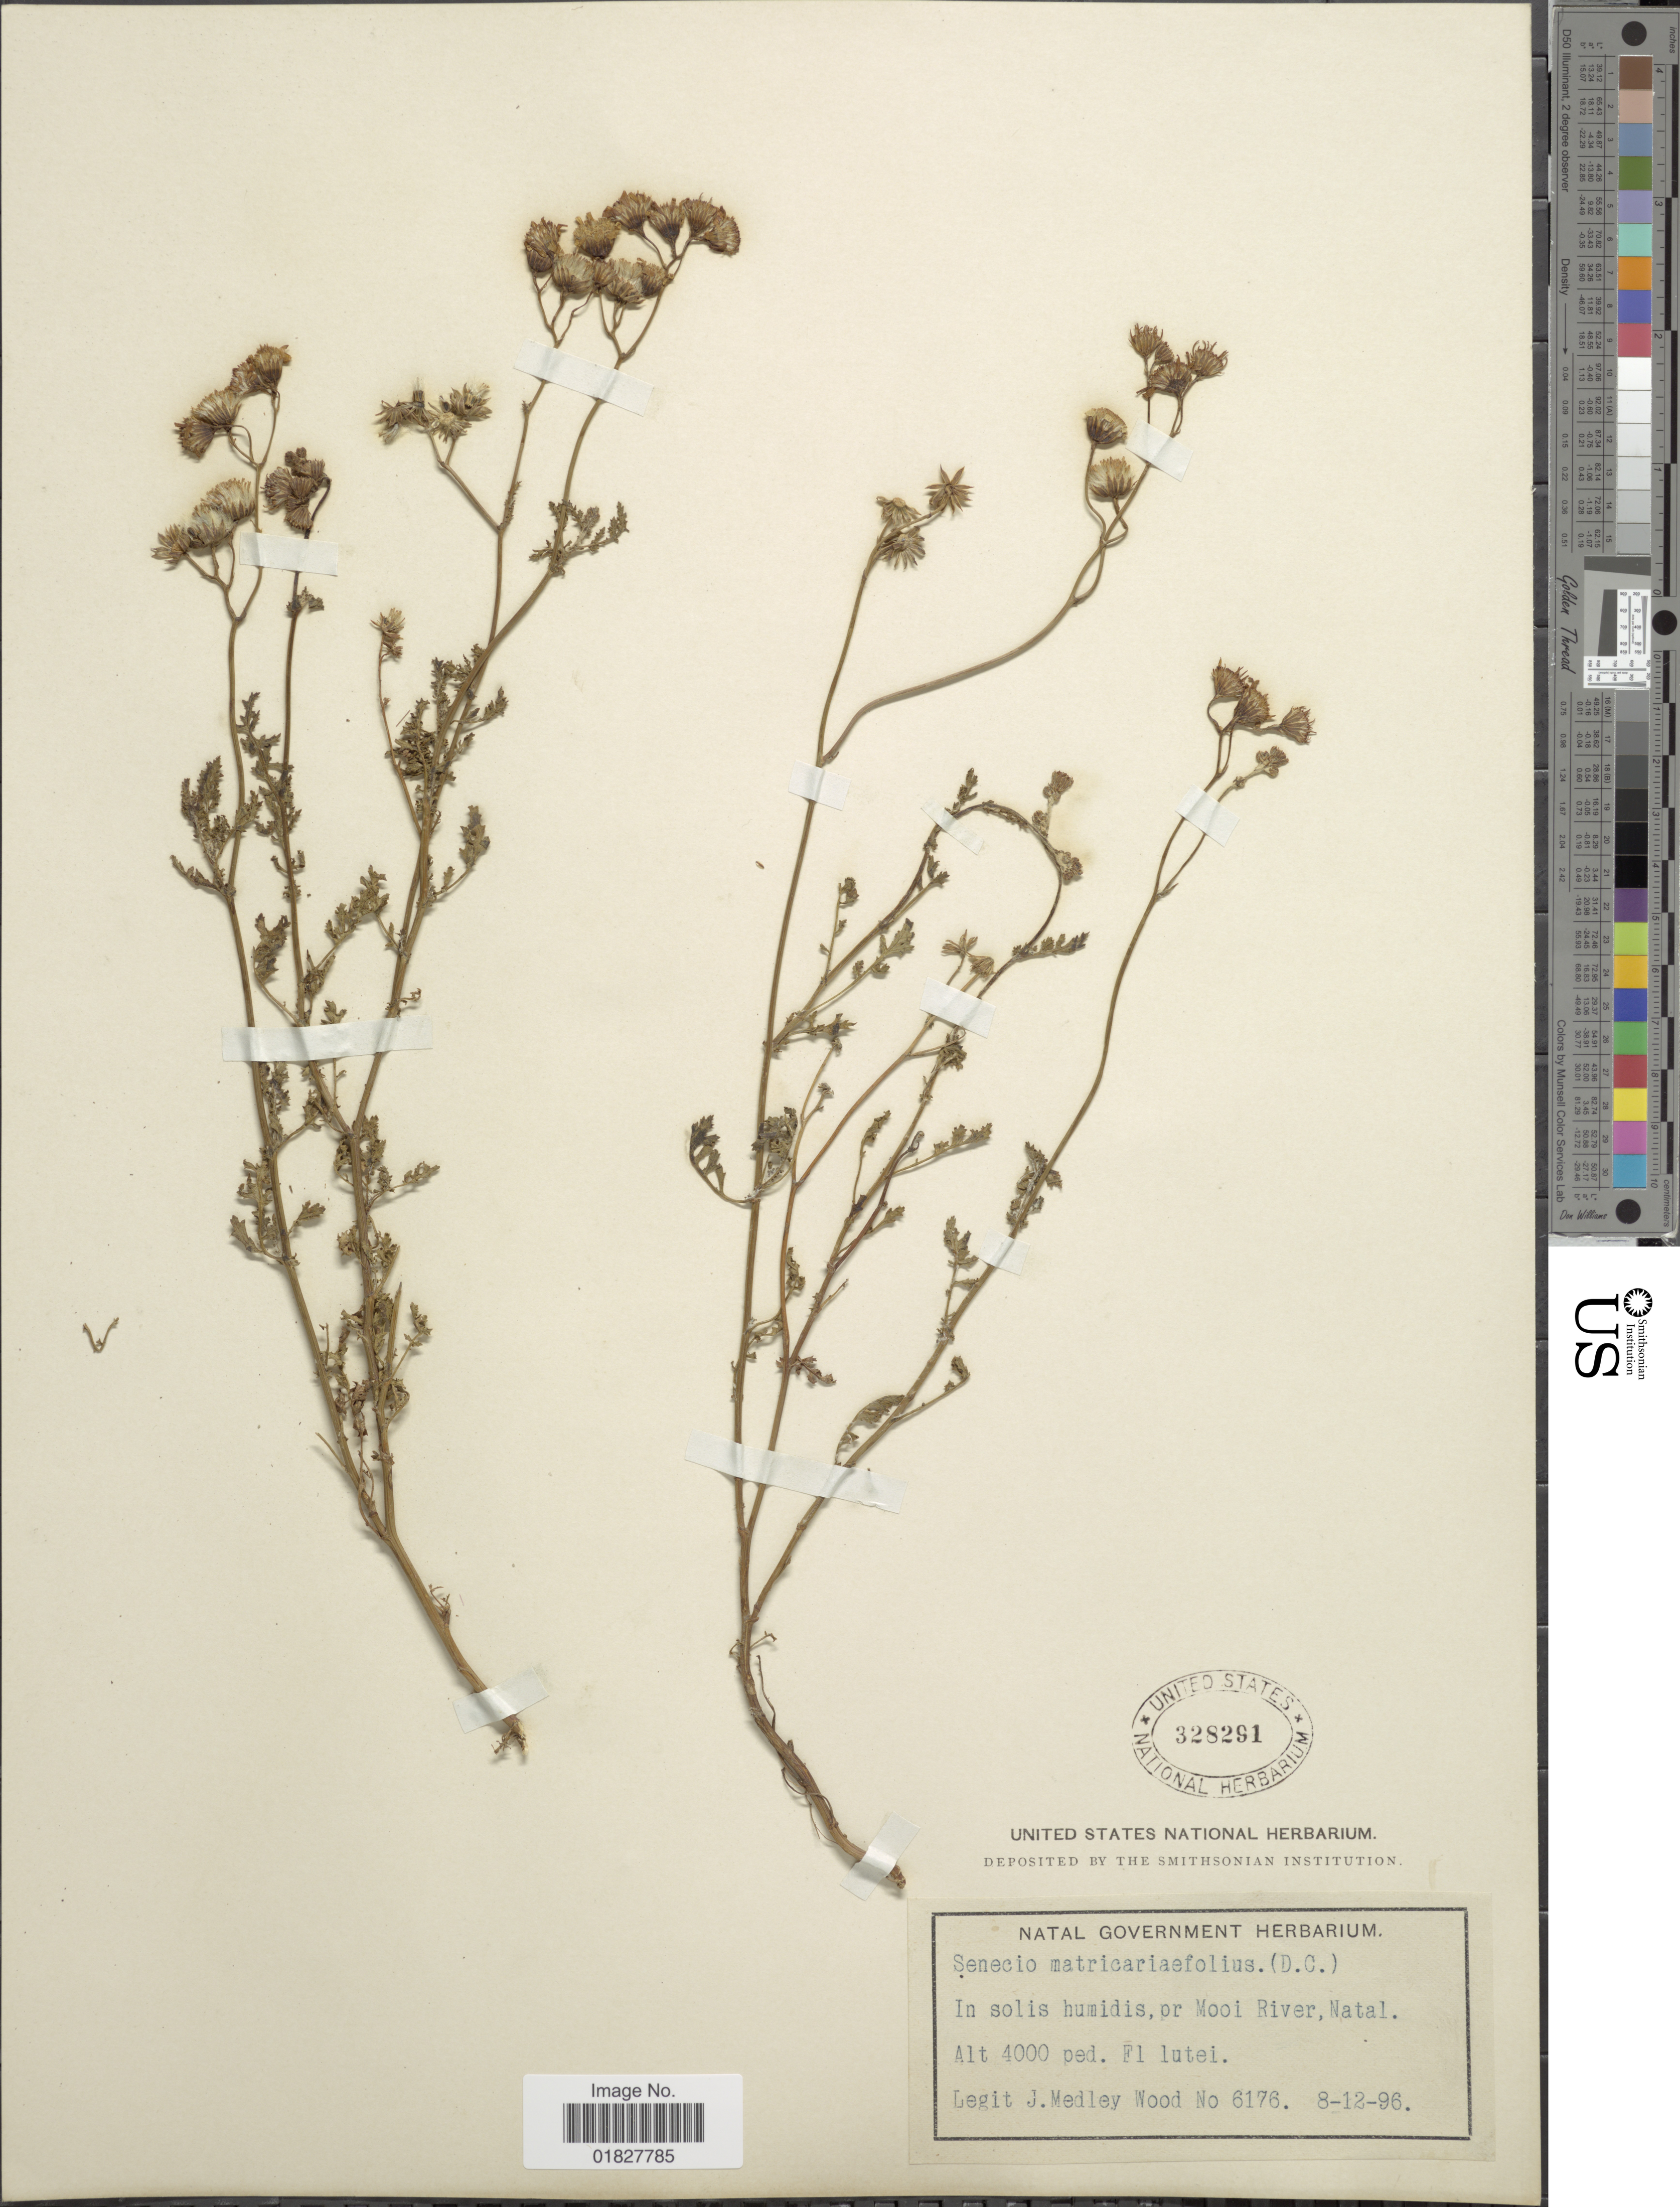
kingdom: Plantae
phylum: Tracheophyta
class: Magnoliopsida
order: Asterales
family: Asteraceae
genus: Cineraria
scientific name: Cineraria lyrata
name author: DC.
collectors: J. M. Wood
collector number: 6176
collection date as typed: Transcribed d/m/y: 8/12/96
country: South Africa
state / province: KwaZulu-Natal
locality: Pr Mooi River, Natal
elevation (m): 1219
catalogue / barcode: US 328291